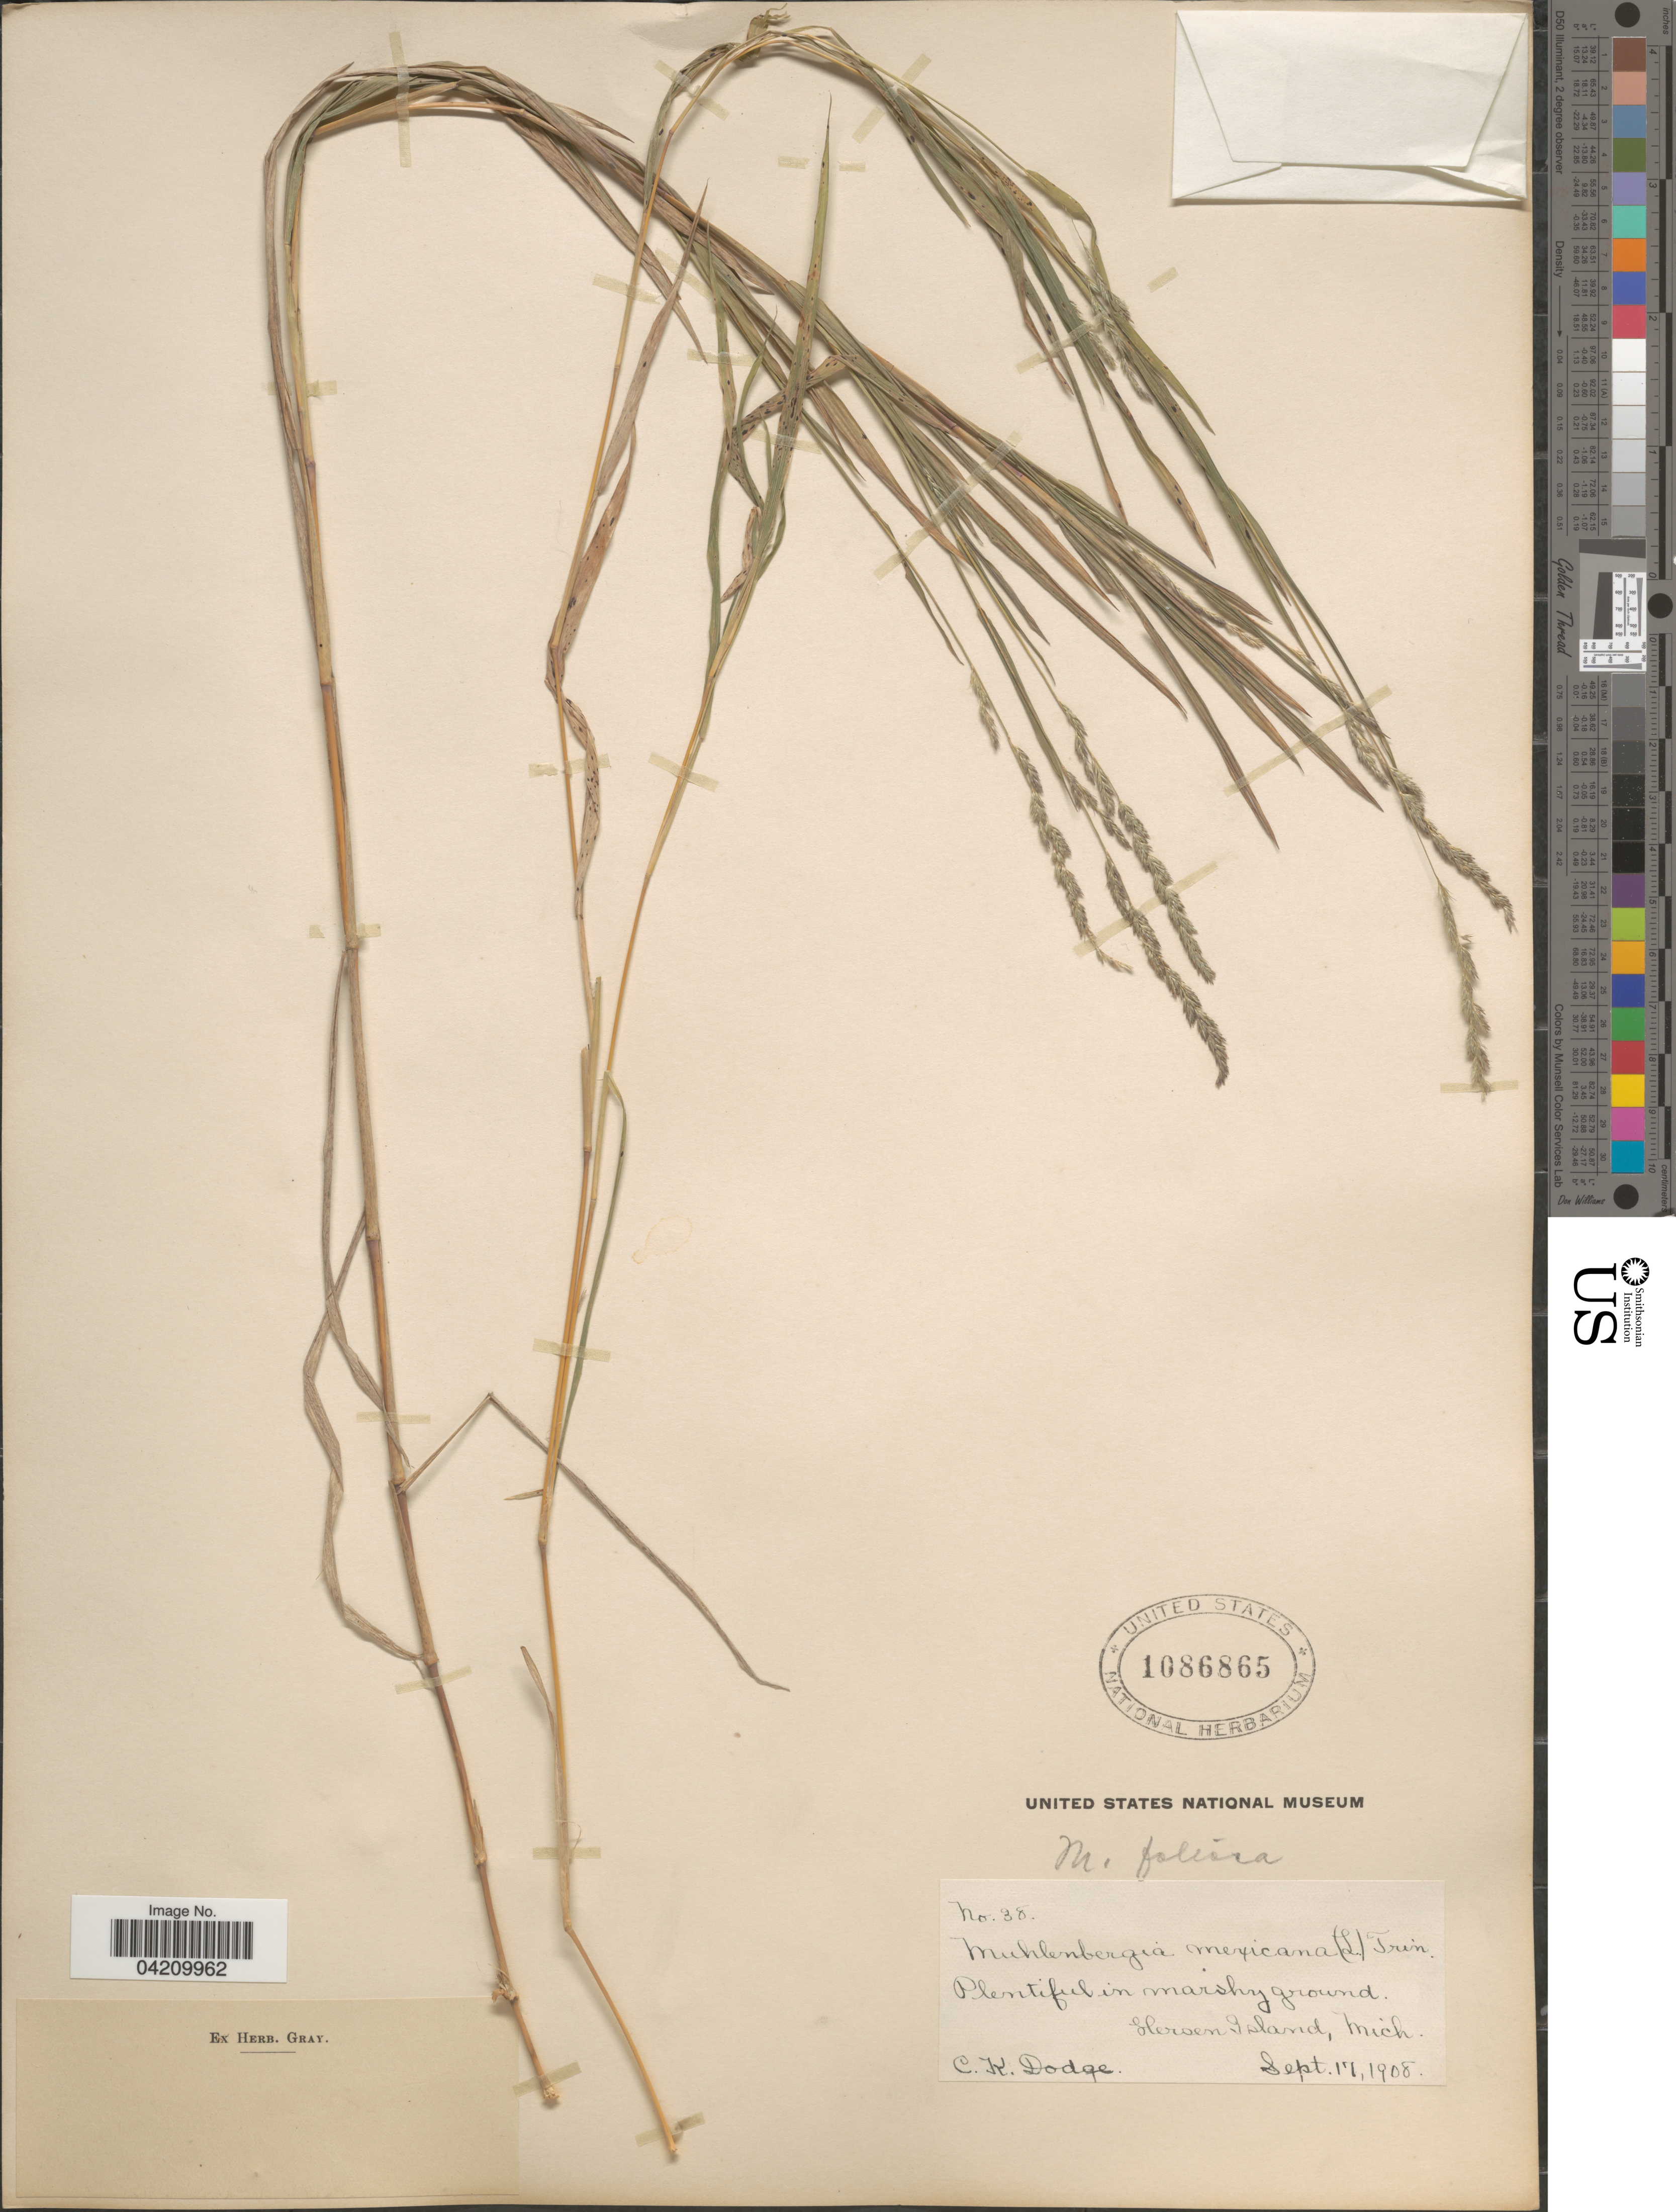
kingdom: Plantae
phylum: Tracheophyta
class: Liliopsida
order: Poales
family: Poaceae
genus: Muhlenbergia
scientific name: Muhlenbergia mexicana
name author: (L.) Trin.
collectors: C. Dodge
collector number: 38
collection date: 1908-09-17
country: United States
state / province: Michigan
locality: Hersen Island.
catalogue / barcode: US 1086865